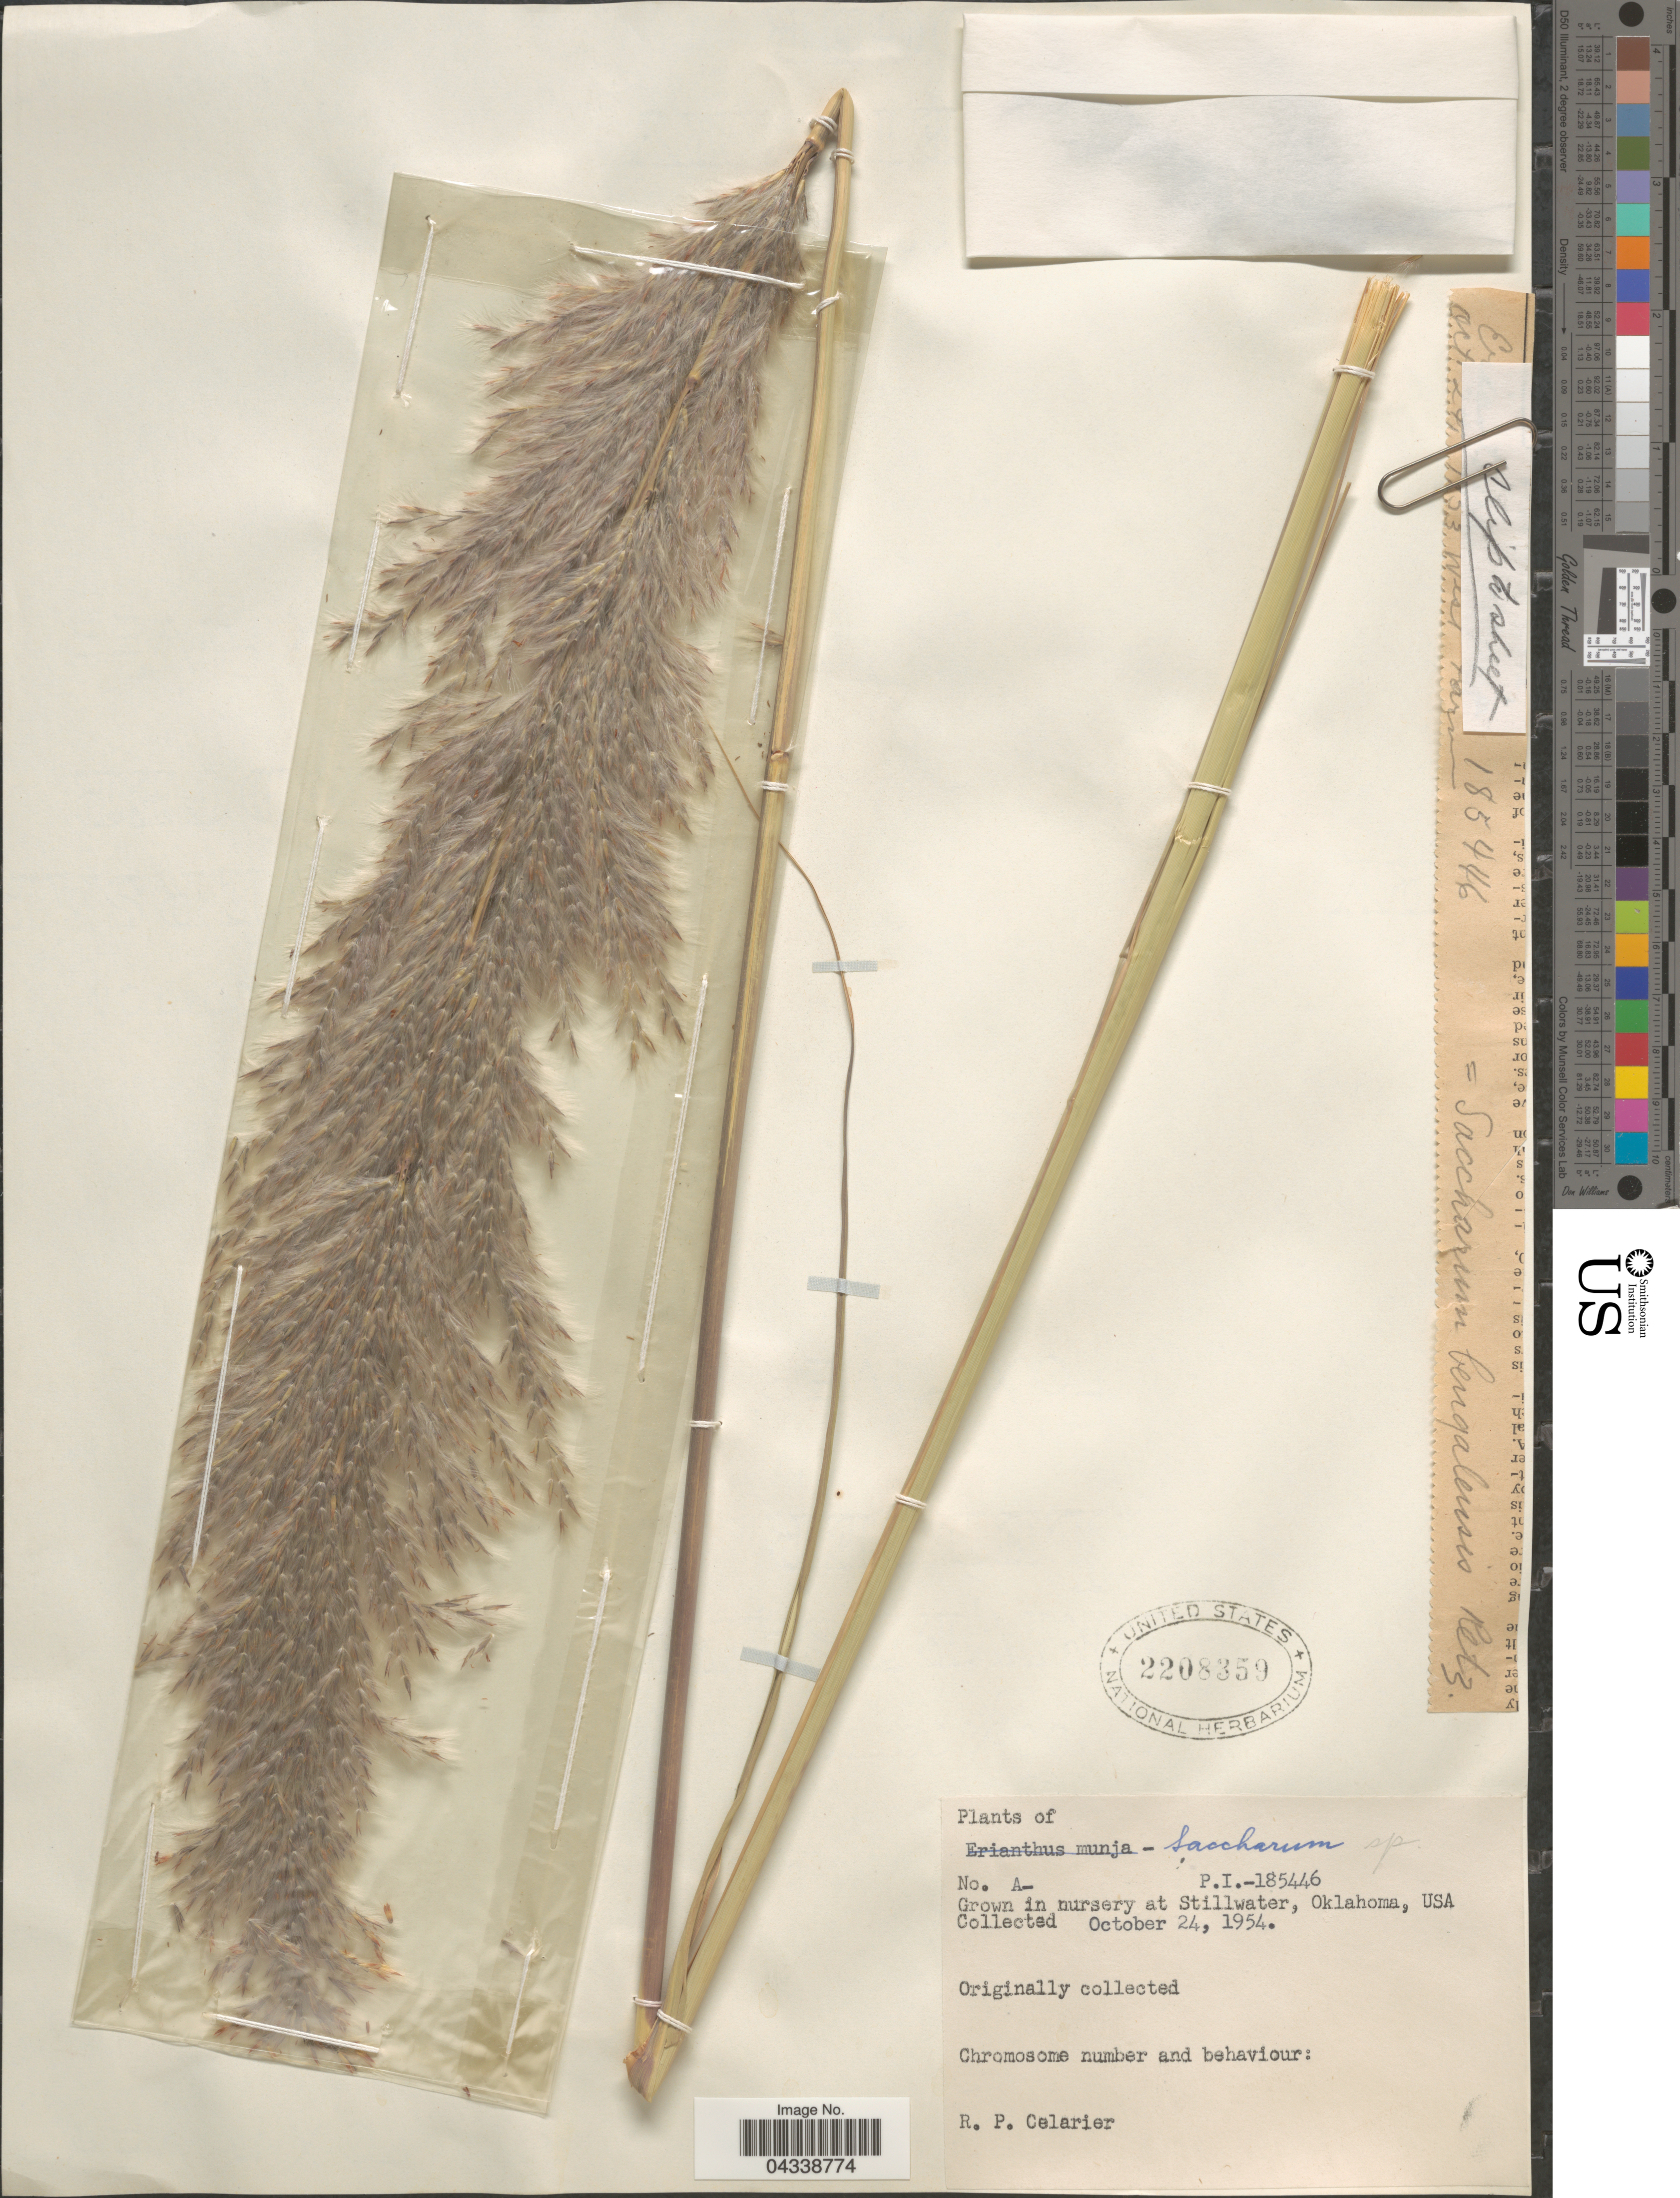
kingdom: Plantae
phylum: Tracheophyta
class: Liliopsida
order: Poales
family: Poaceae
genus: Saccharum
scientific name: Saccharum sp.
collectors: R. Celarier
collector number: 185446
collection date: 1954-10-24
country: United States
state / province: Oklahoma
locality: In nursery at Stillwater.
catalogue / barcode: US 2208359